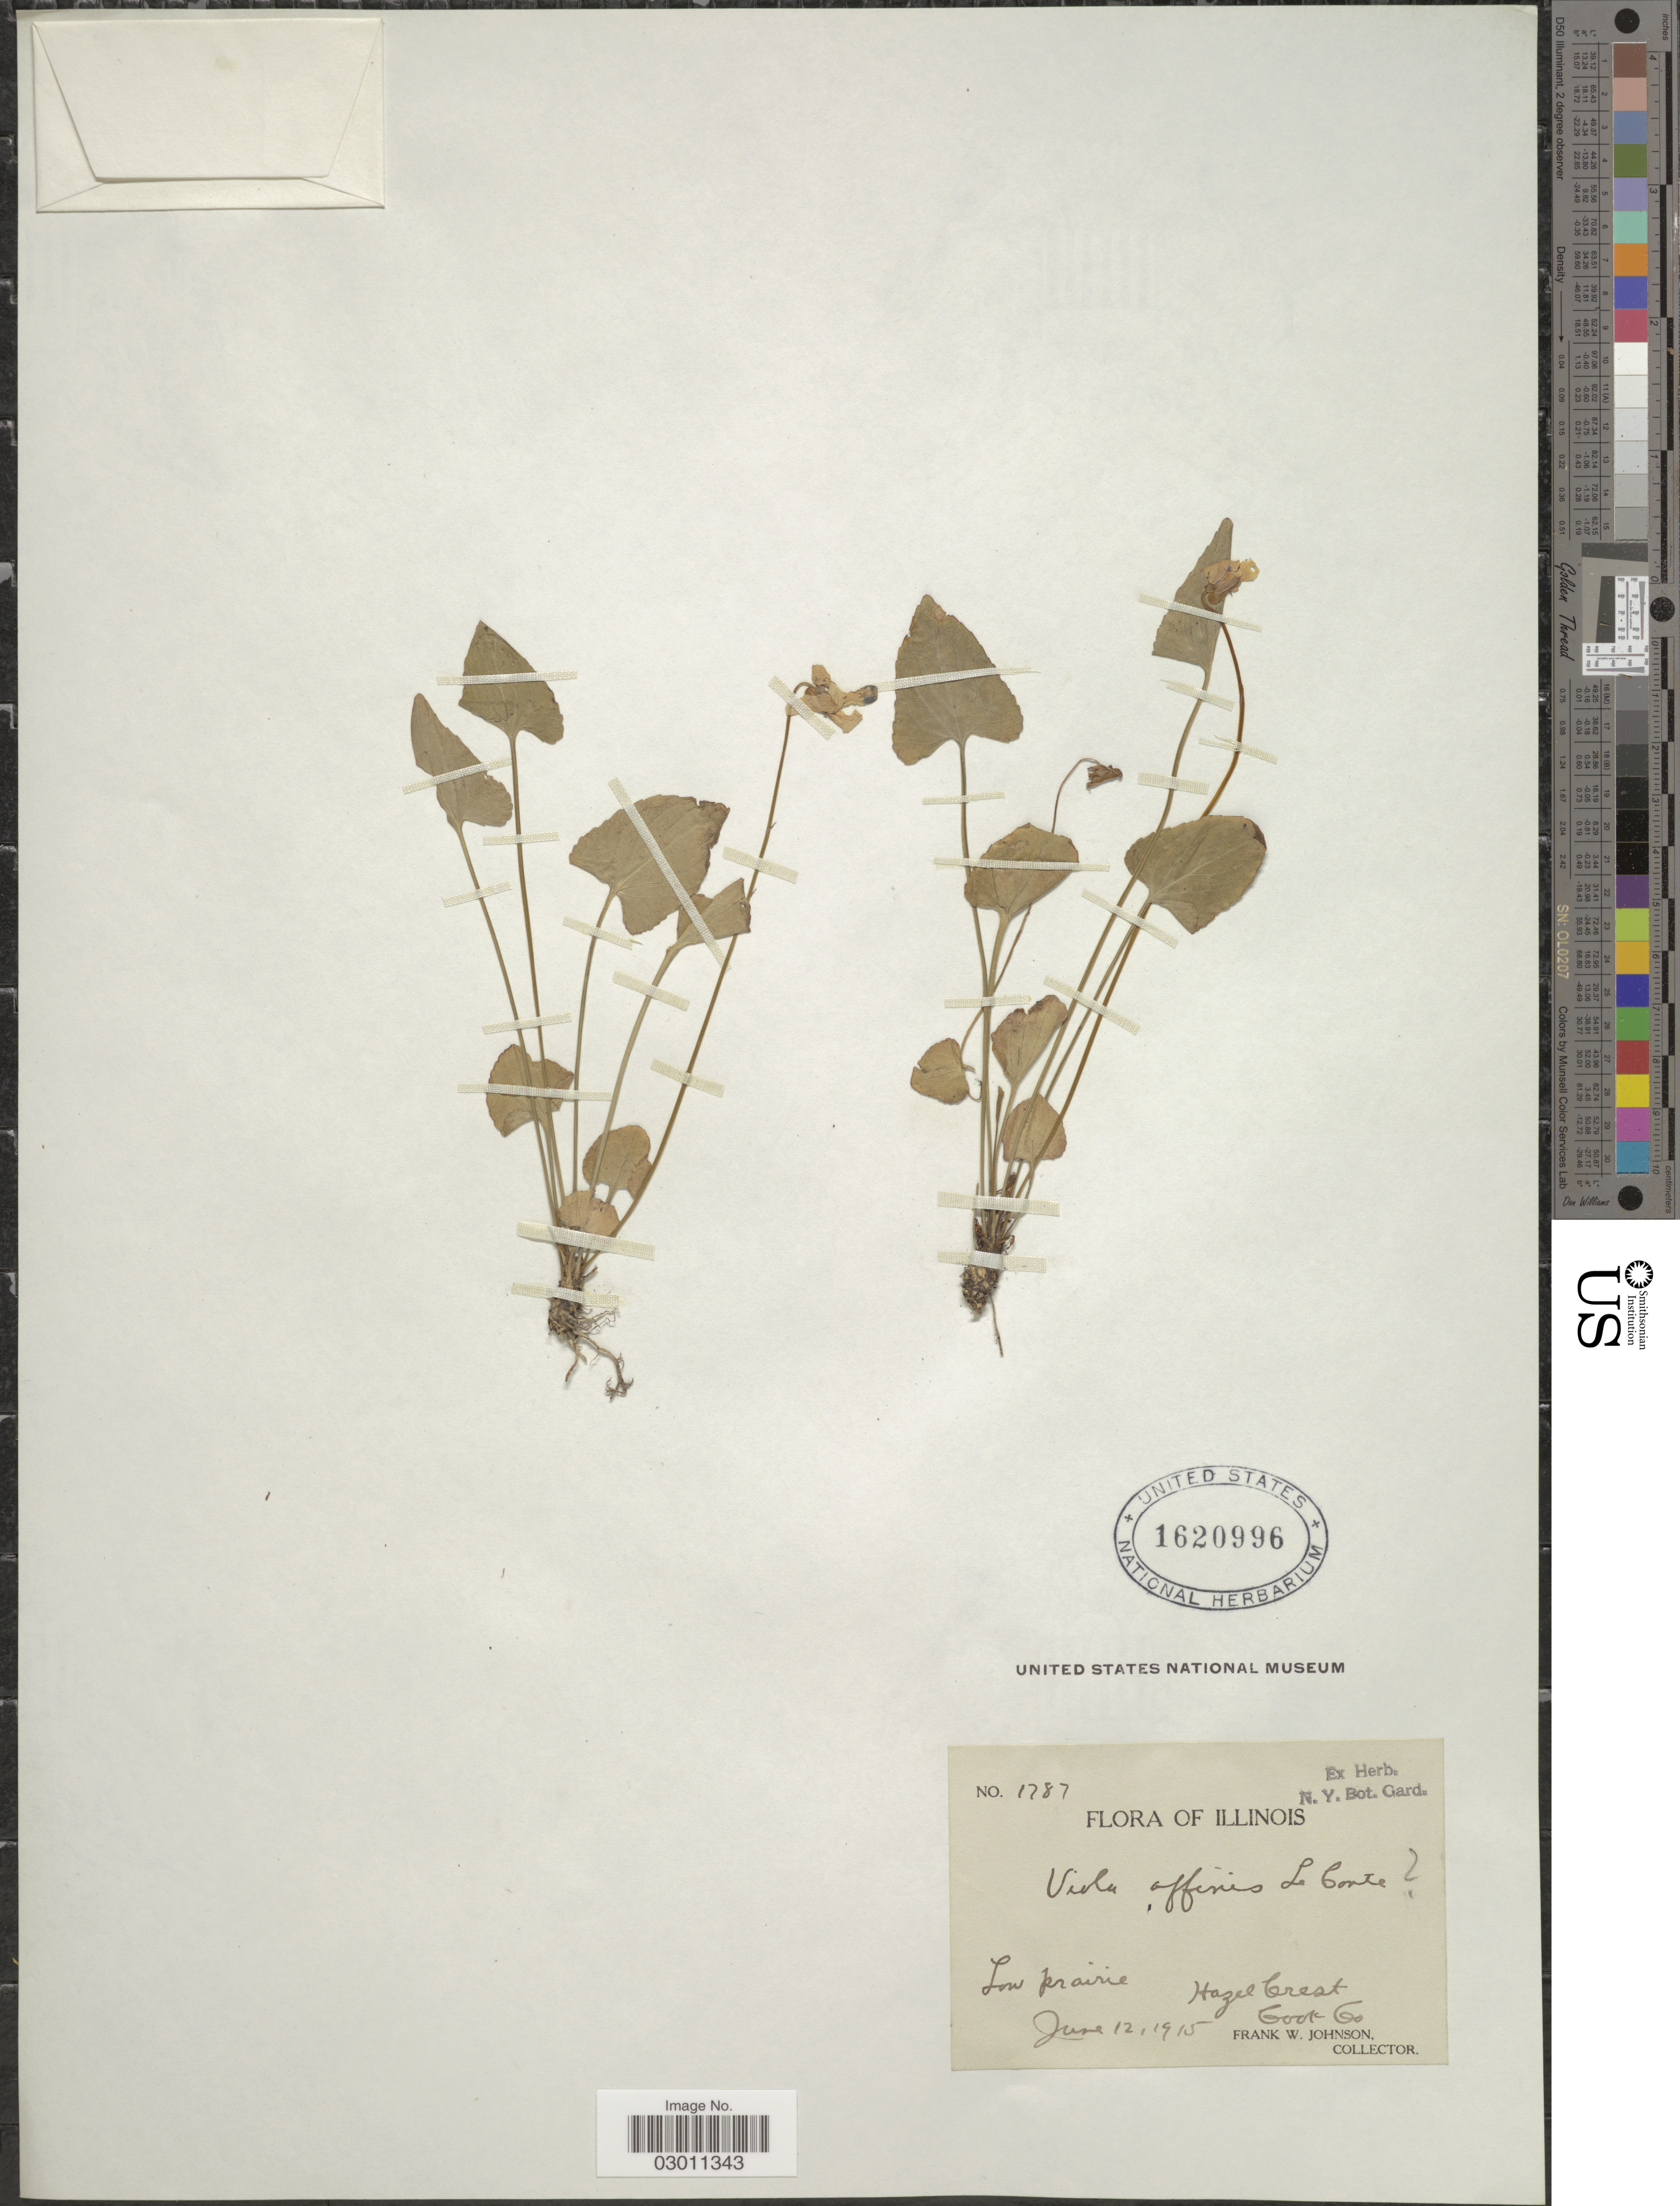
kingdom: Plantae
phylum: Tracheophyta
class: Magnoliopsida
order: Malpighiales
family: Violaceae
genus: Viola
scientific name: Viola affinis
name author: LeConte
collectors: F. W. Johnson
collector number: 1787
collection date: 1915-06-12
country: United States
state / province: Illinois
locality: Hazel Crest, Cook Co.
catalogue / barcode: US 1620996